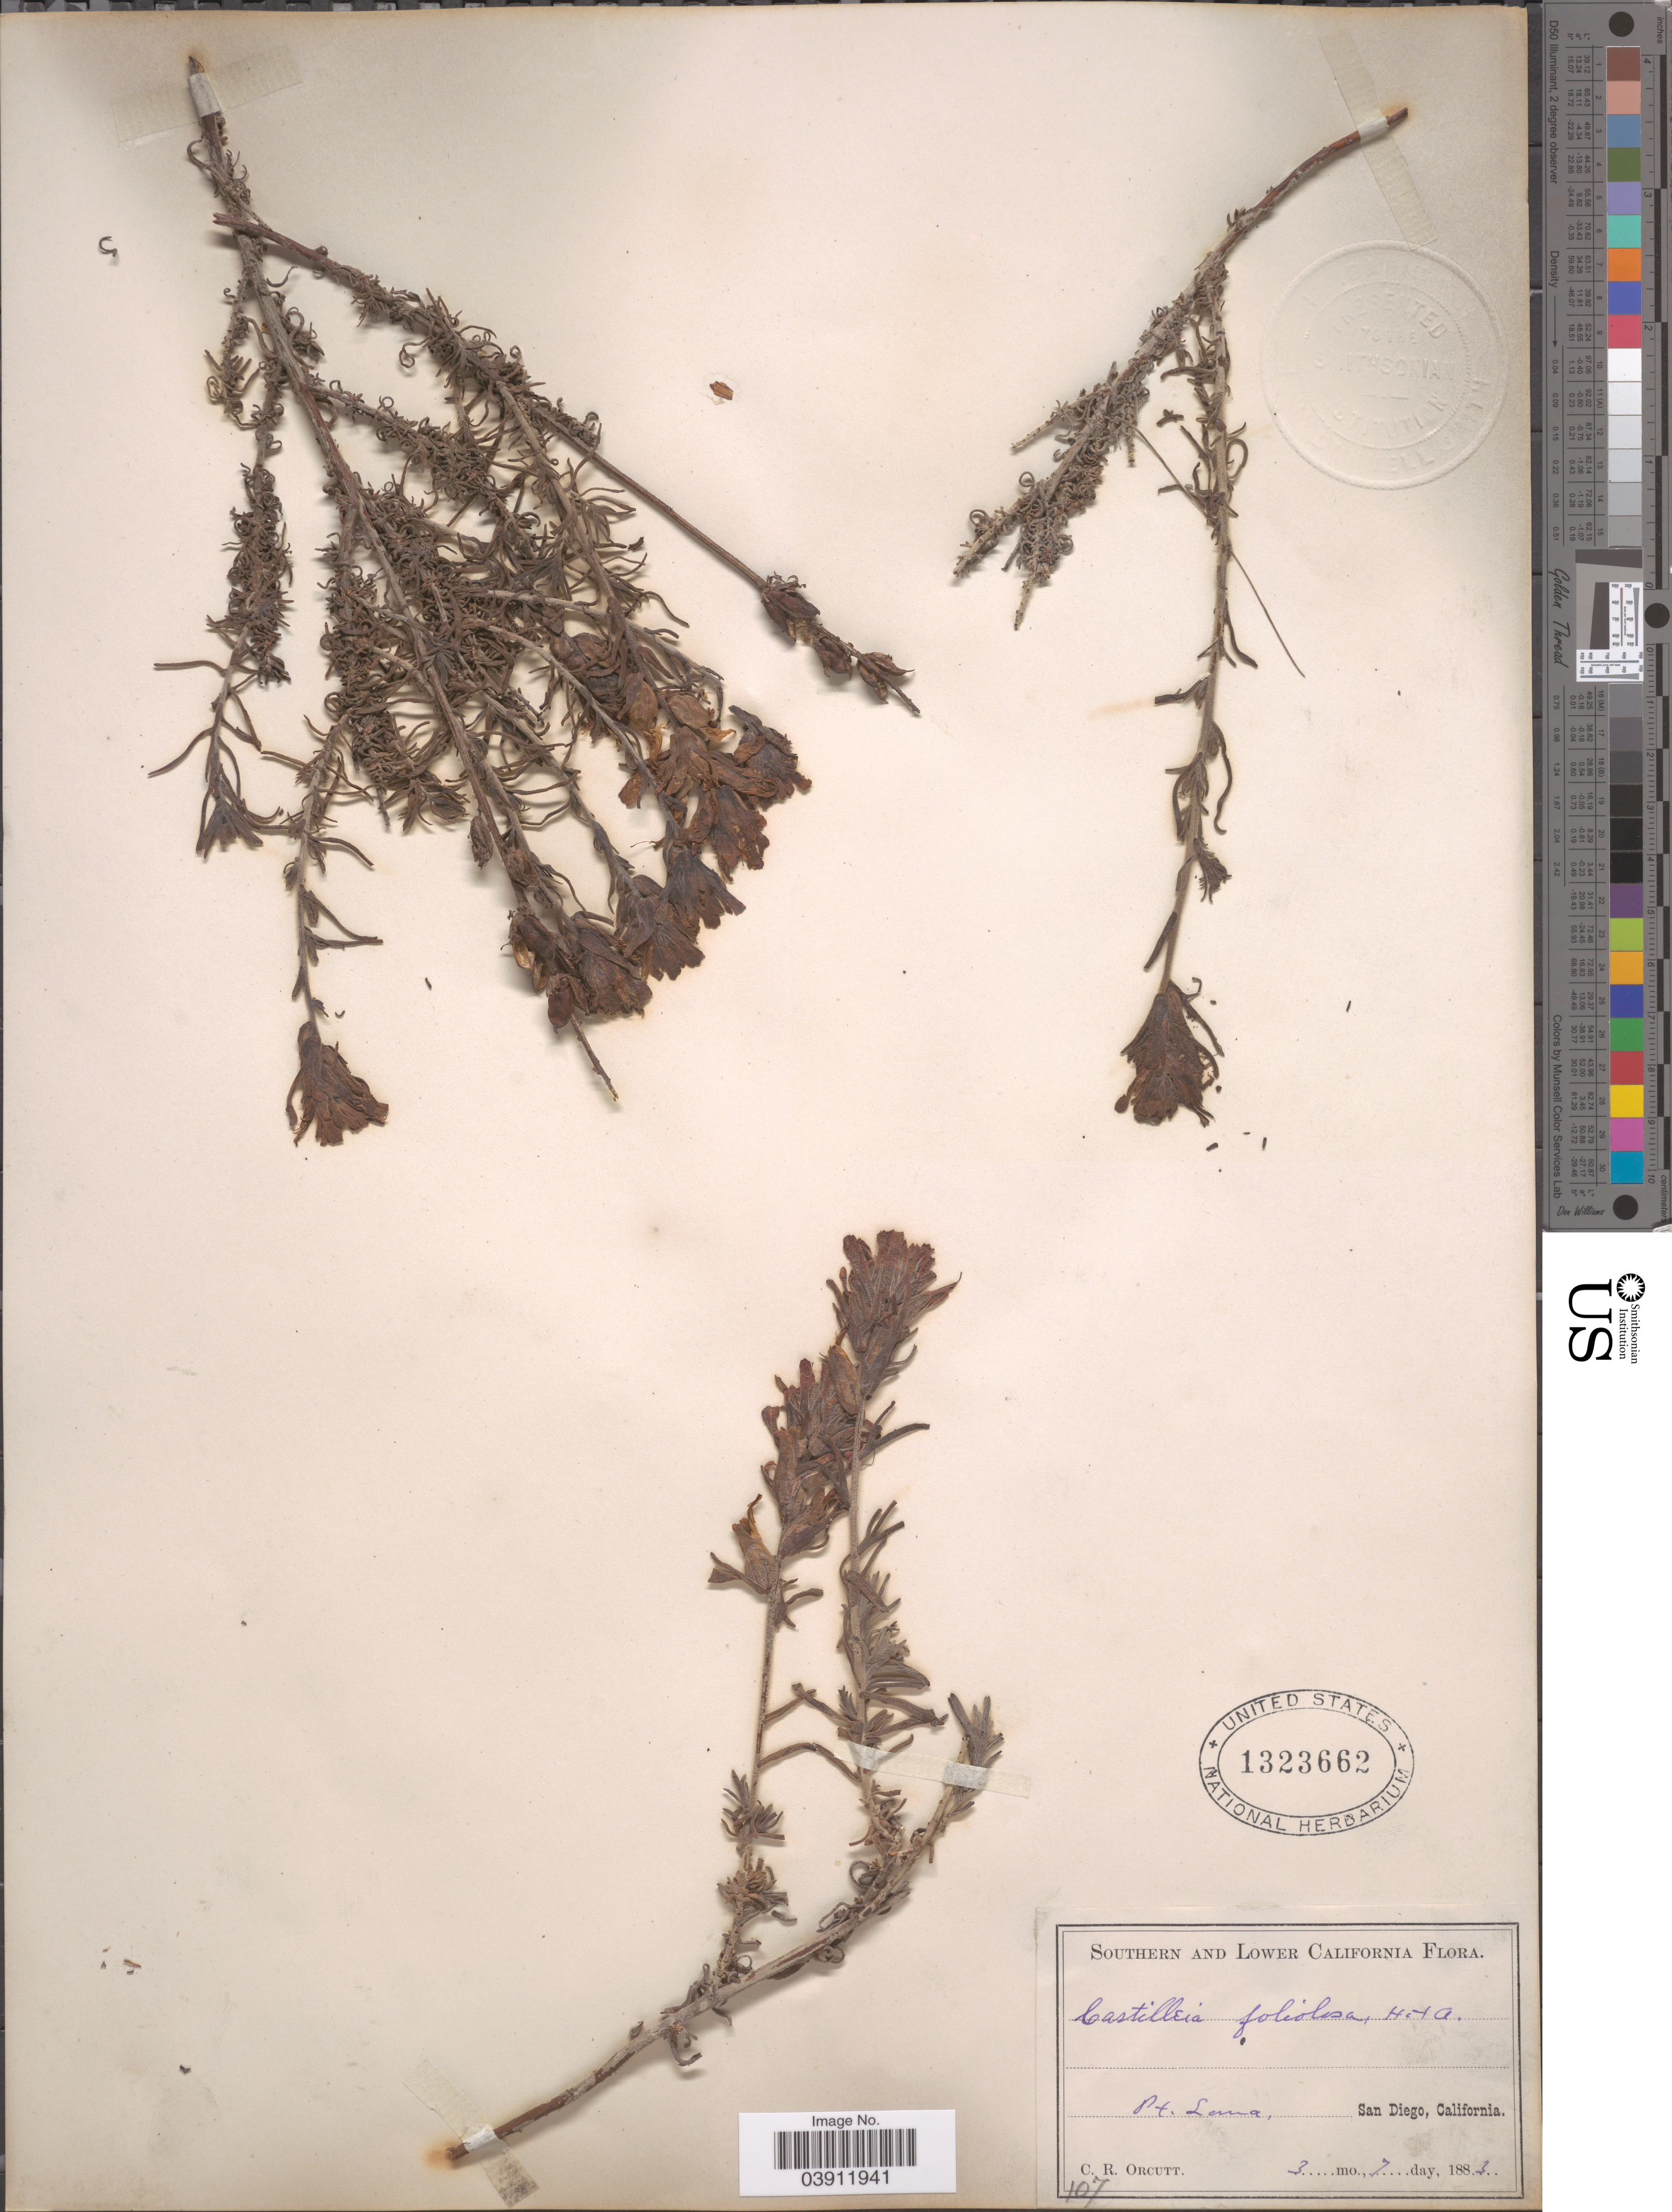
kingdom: Plantae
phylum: Tracheophyta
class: Magnoliopsida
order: Lamiales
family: Orobanchaceae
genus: Castilleja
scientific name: Castilleja foliolosa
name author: Hook. f.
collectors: C. R. Orcutt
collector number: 107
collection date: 1883-03-07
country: United States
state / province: California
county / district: San Diego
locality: Pt. Lima, San Diego.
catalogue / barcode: US 1323662